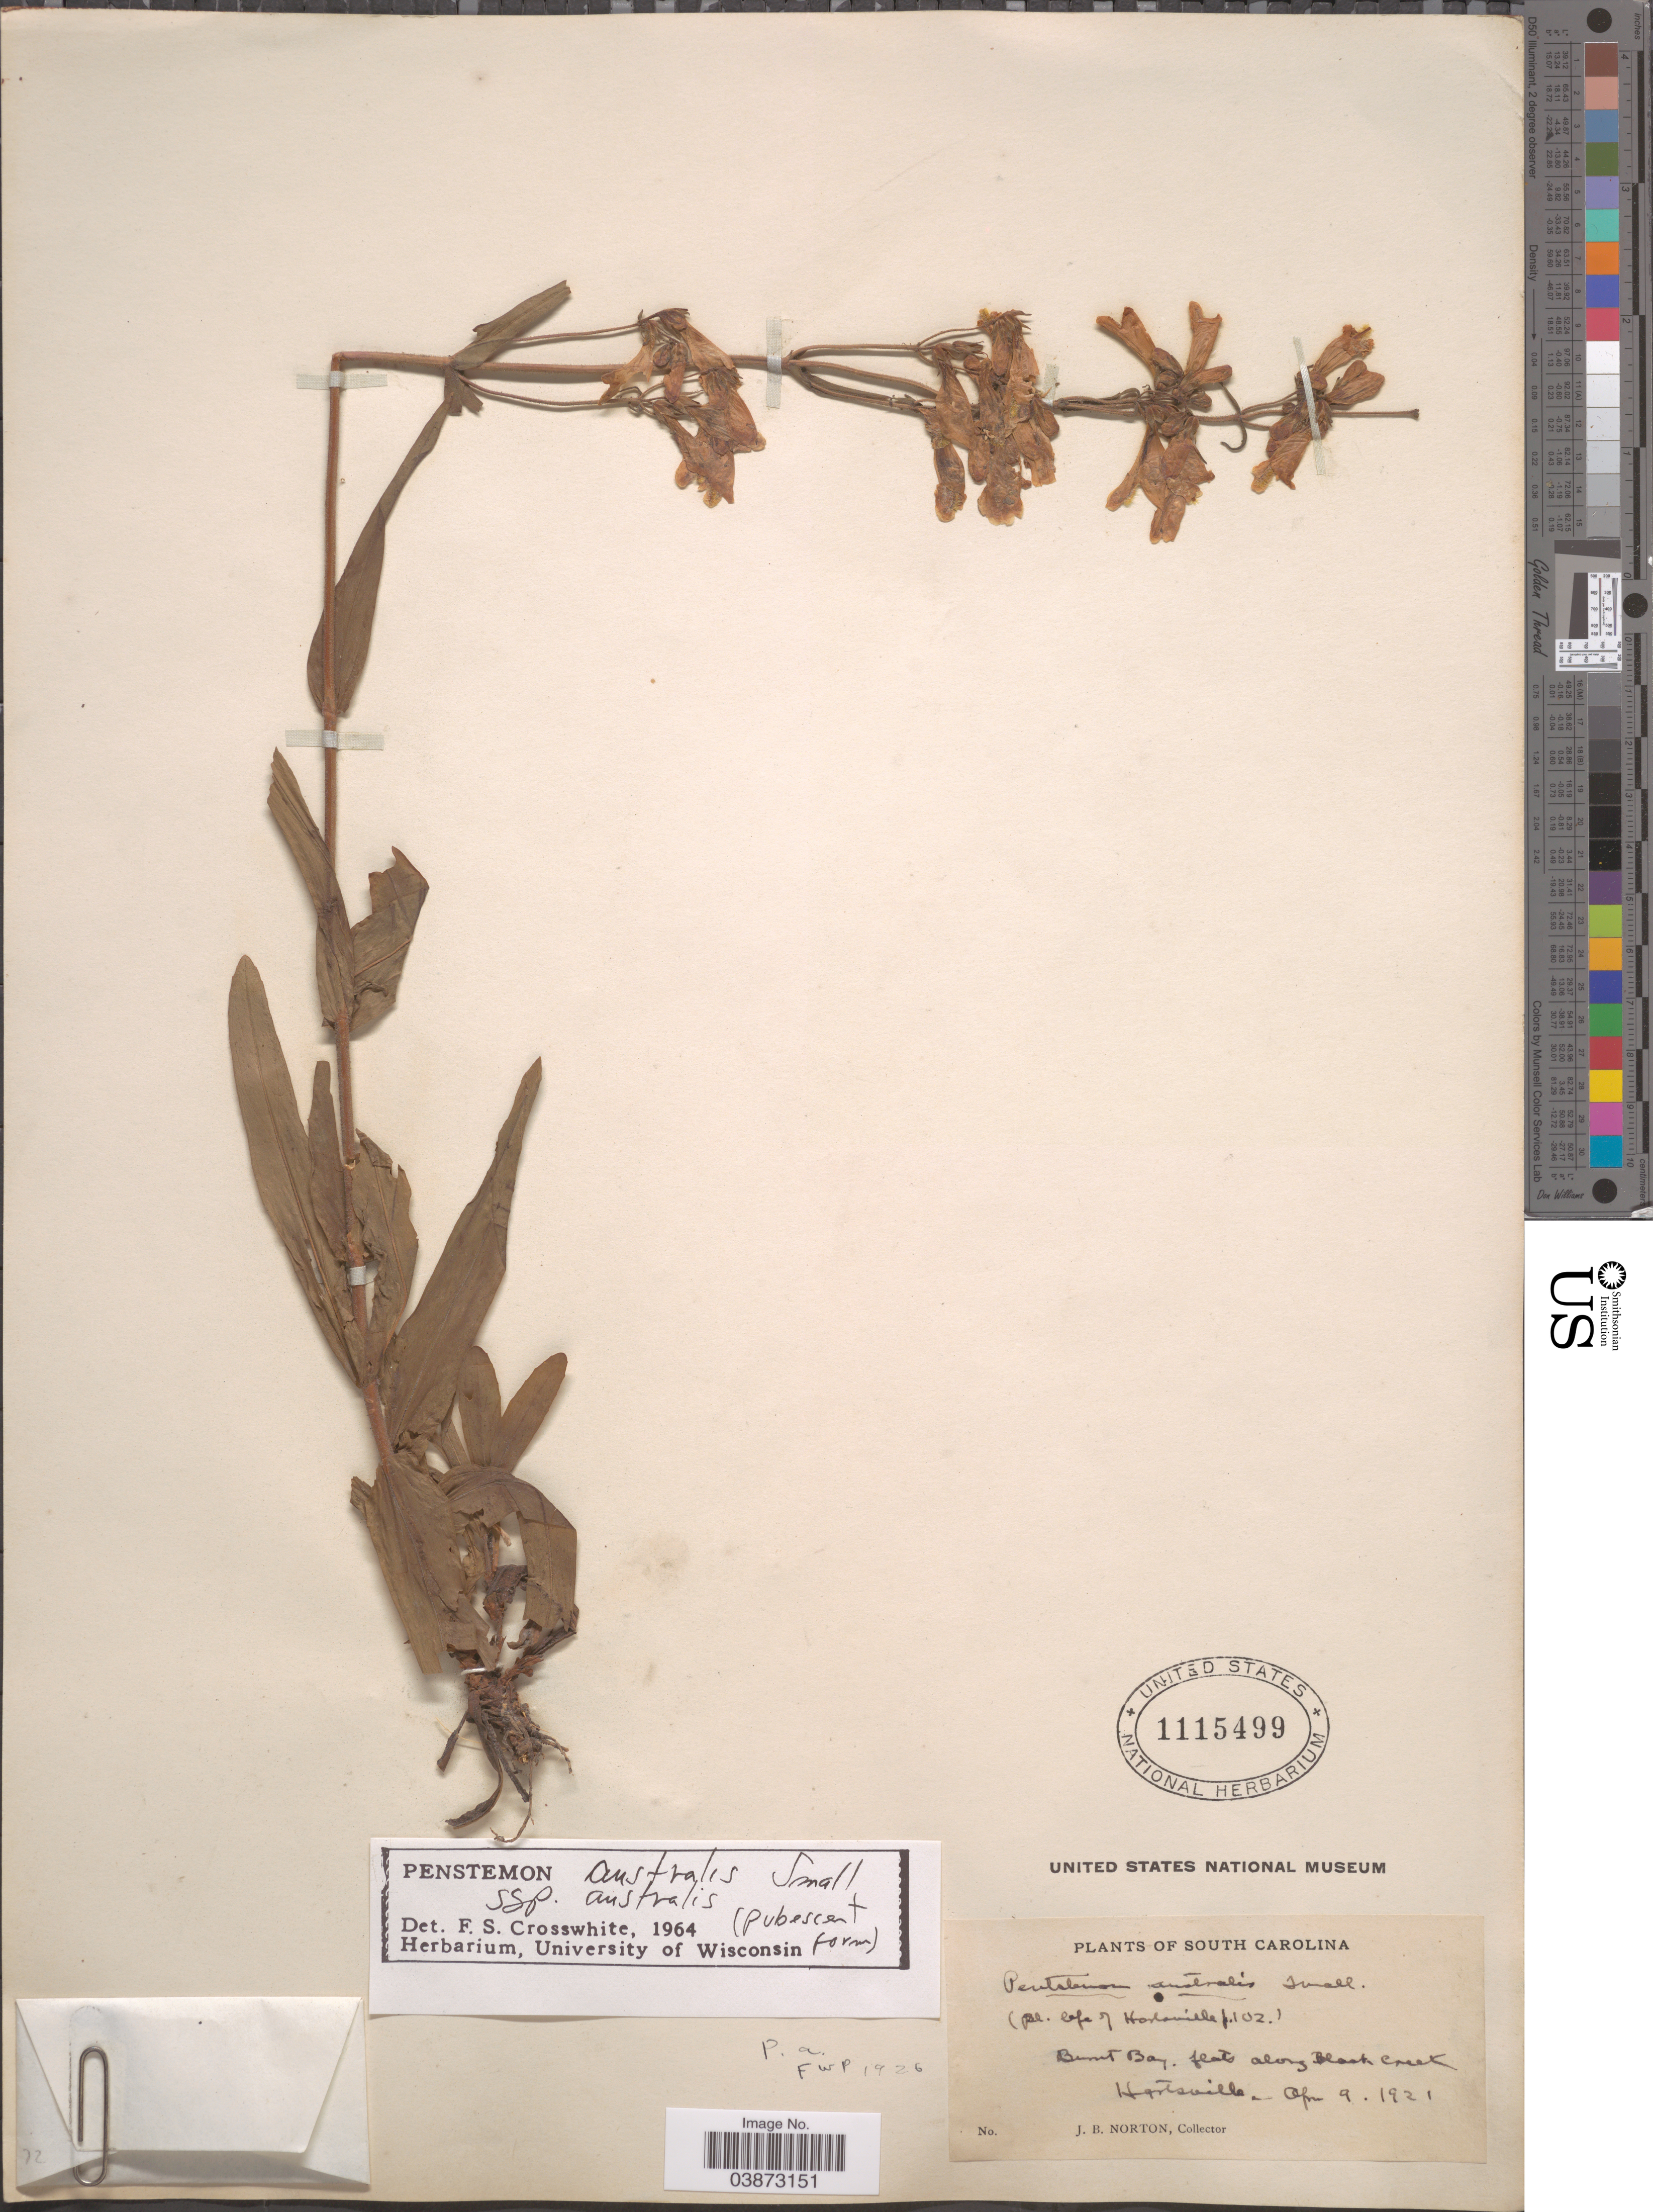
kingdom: Plantae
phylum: Tracheophyta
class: Magnoliopsida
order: Lamiales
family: Plantaginaceae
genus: Penstemon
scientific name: Penstemon australis subsp. australis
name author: Small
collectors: J. B. Norton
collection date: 1921-04-09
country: United States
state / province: South Carolina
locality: Burnt Bay, flats along Black Creek. Hartsville.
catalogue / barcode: US 1115499